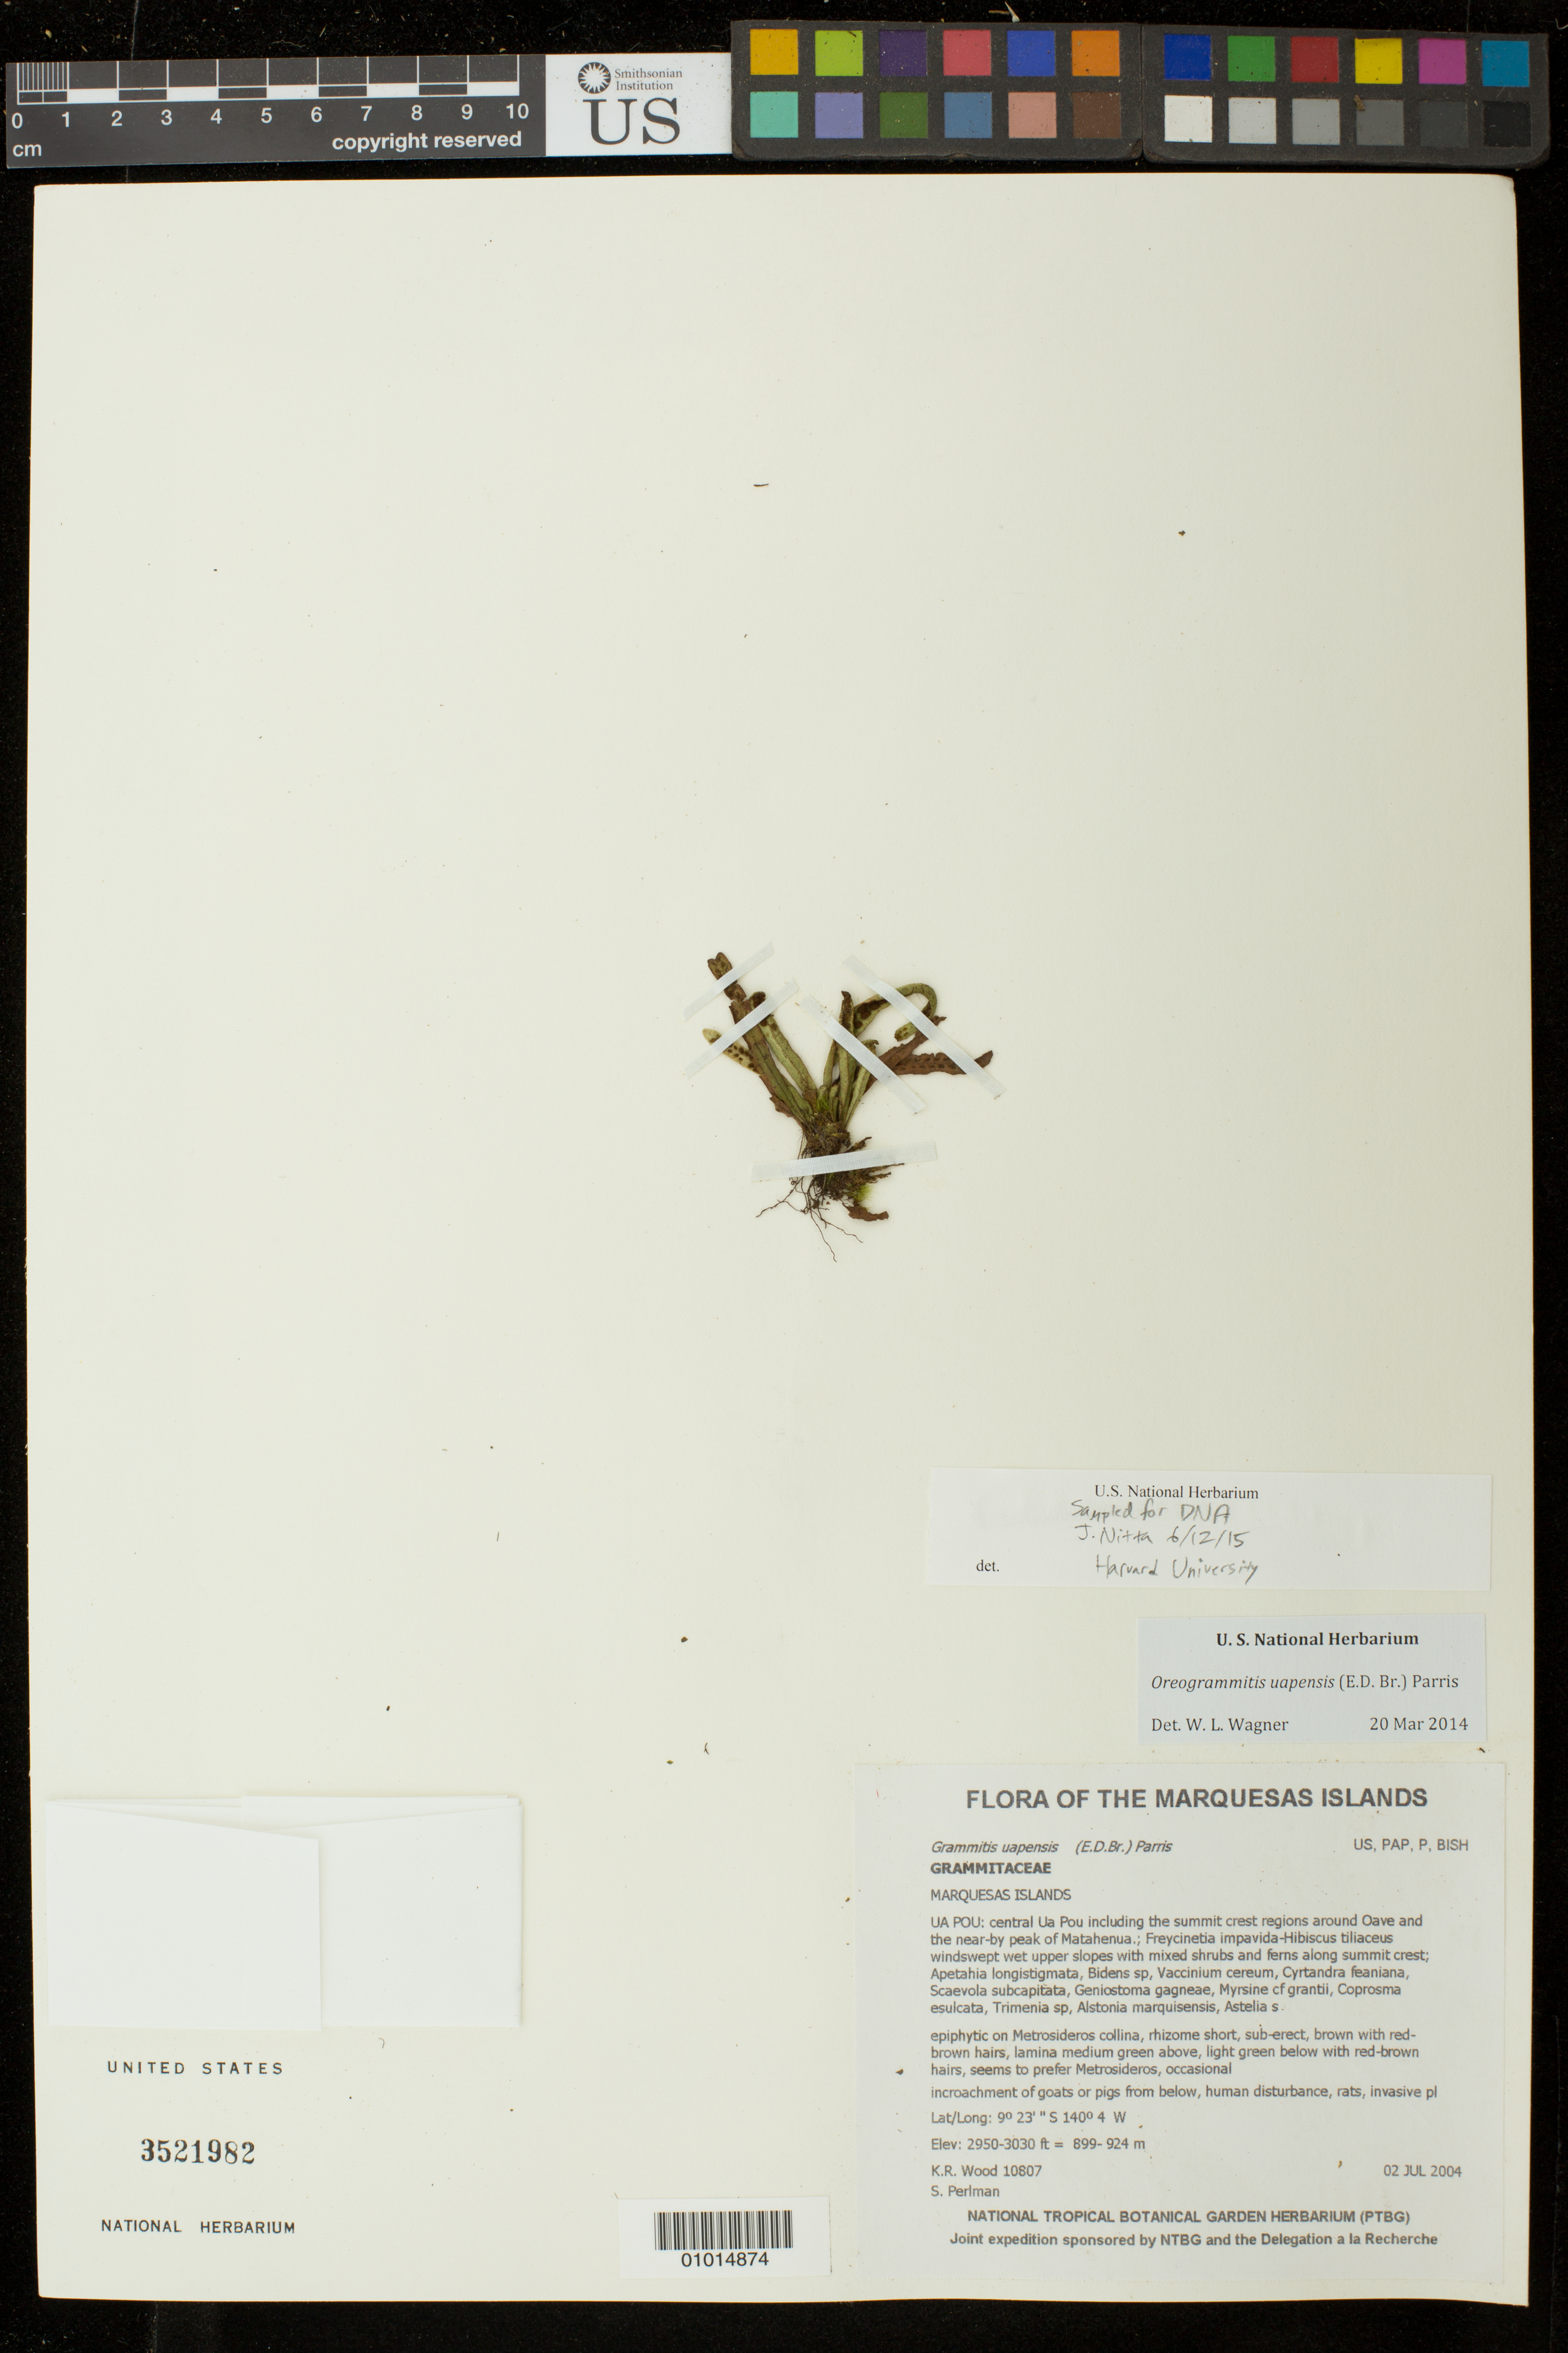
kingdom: Plantae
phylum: Tracheophyta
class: Polypodiopsida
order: Polypodiales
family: Polypodiaceae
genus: Oreogrammitis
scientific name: Oreogrammitis uapensis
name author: (E.D. Br.) Parris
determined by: Lorence, David H., (PTBG), National Tropical Botanical Garden (UNITED STATES)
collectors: K. R. Wood & S. P. Perlman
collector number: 10807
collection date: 2004-07-02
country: French Polynesia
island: Ua Pou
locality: Central Ua Pou including the summit crest regions around Oave and the near-by peak of Matahenua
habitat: Freycinetia impavida - Hibiscus tiliaceus windswept wet upper slopes with mixed shrubs and ferns along summit crest; occasional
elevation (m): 899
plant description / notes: Encroachment of goats or pigs from below, human disturbance, rats, invasive plant taxa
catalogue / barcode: US 3521982